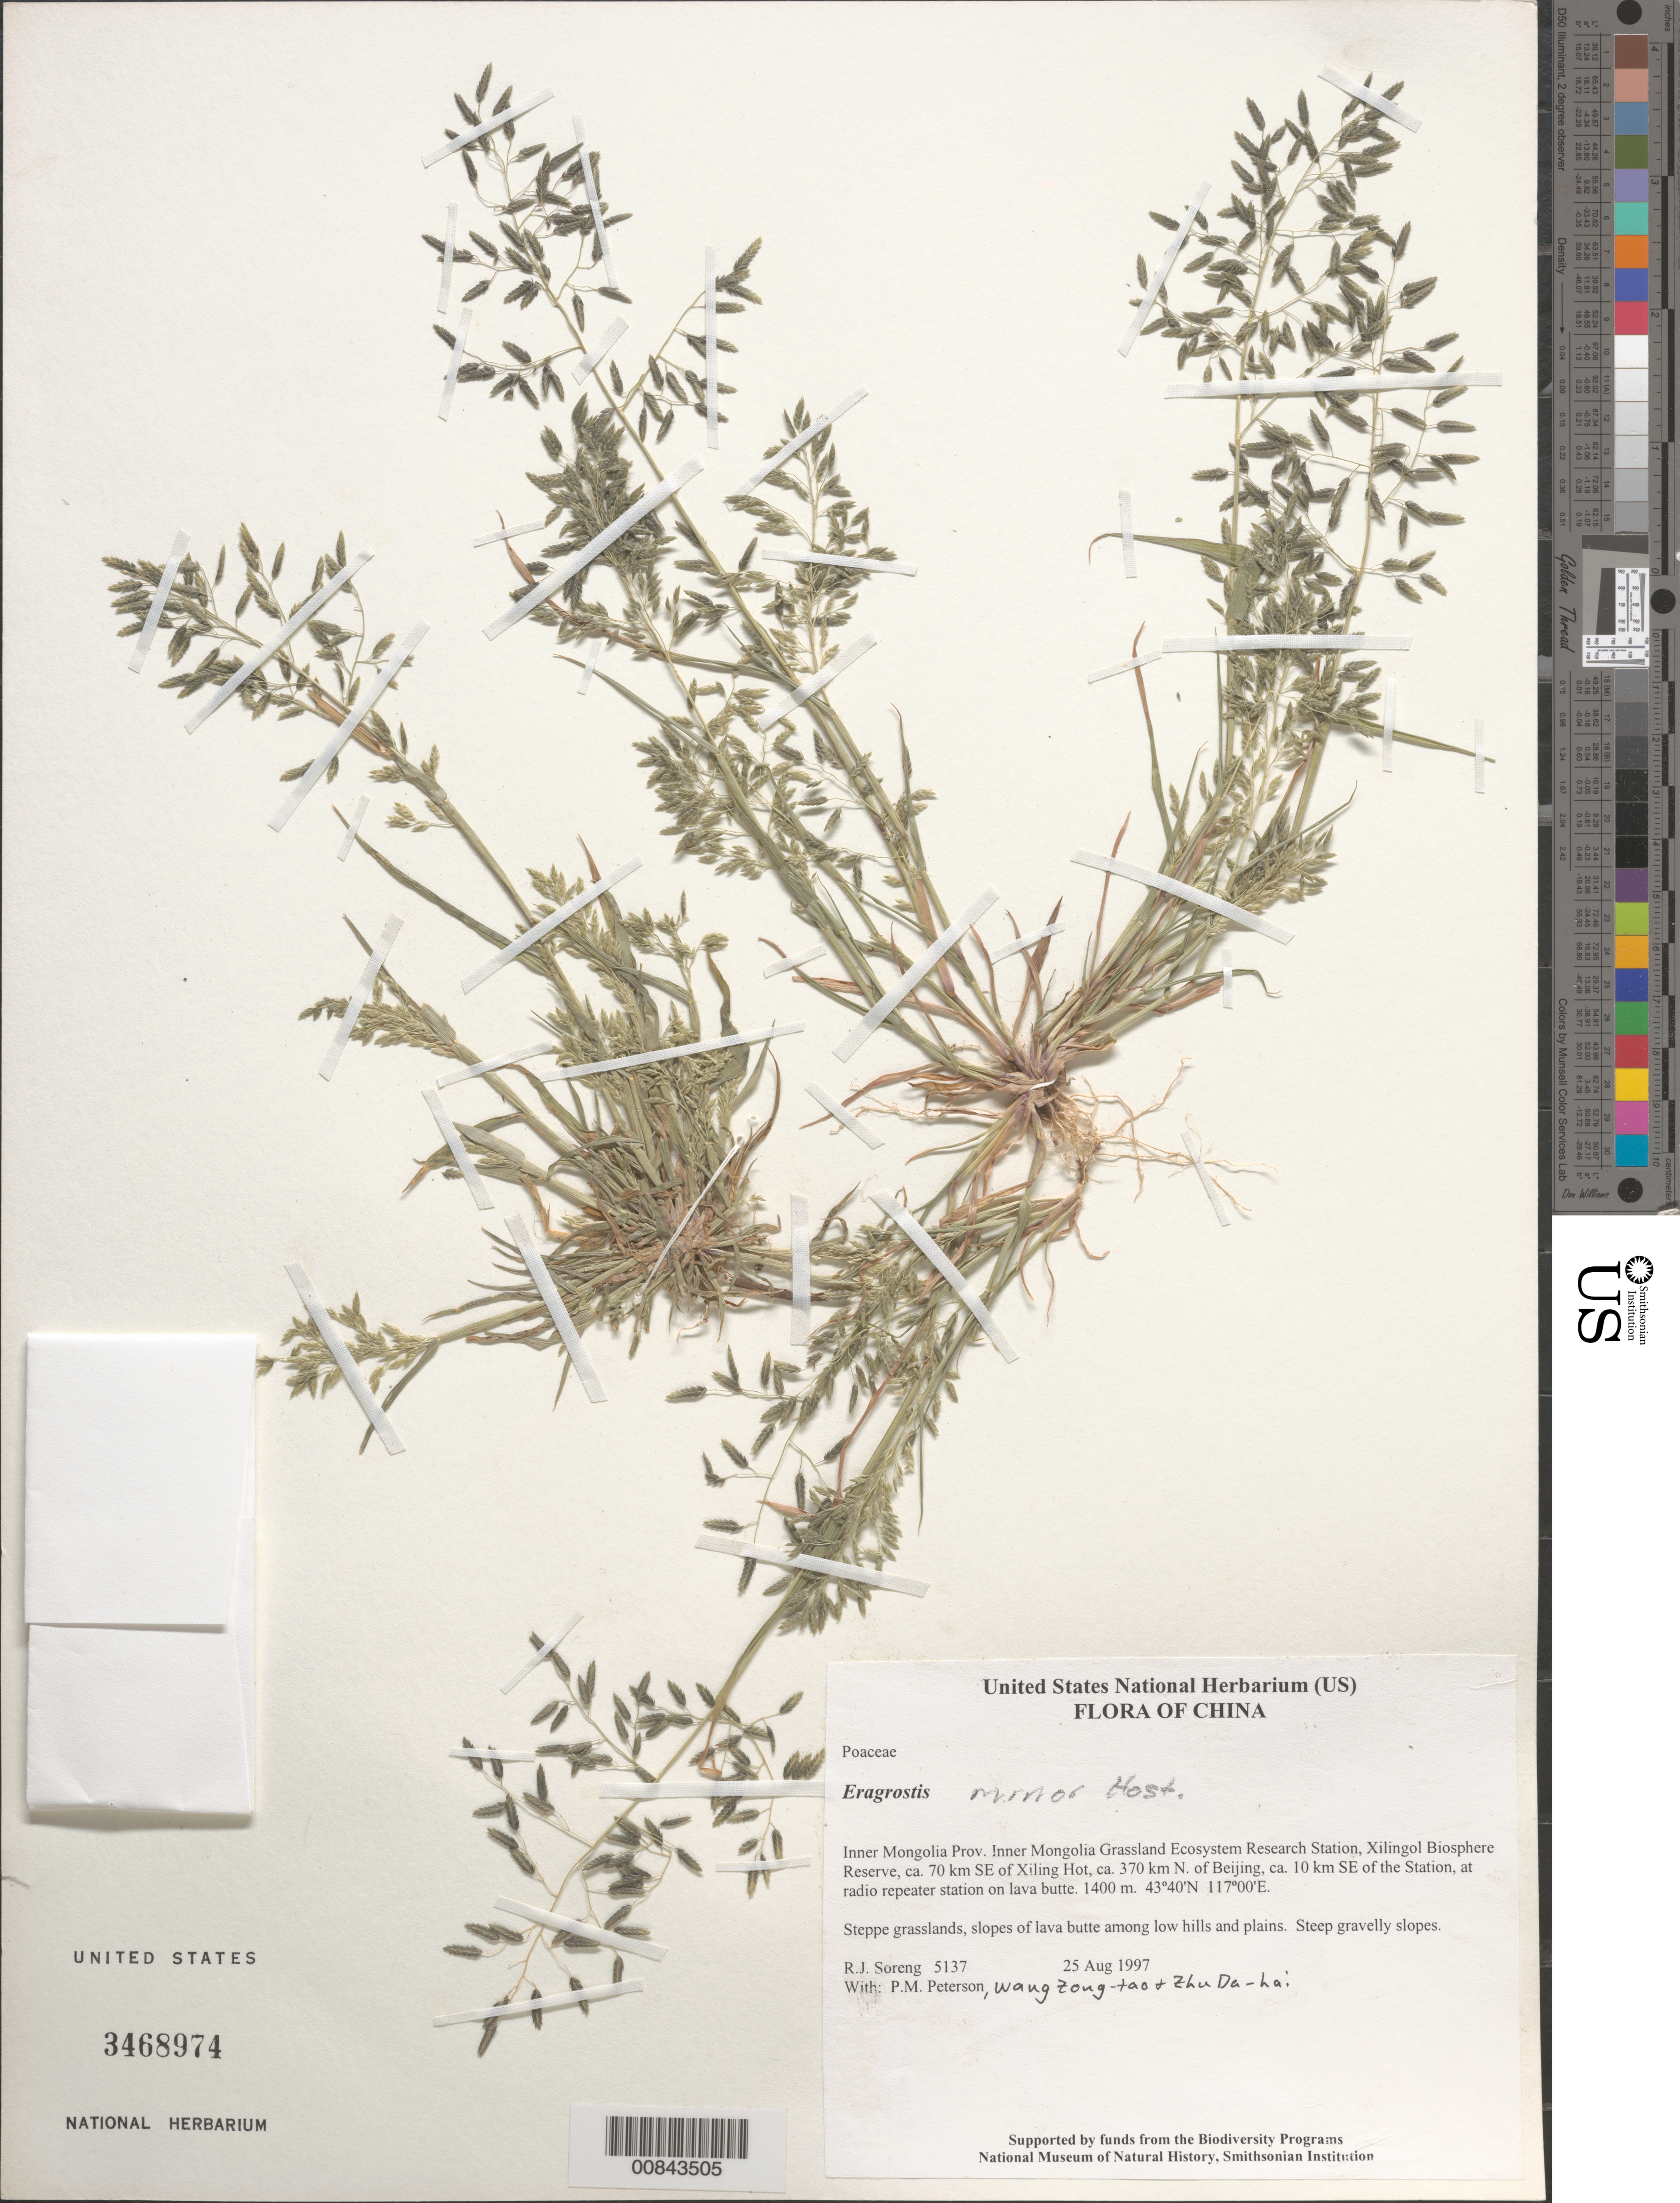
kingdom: Plantae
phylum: Tracheophyta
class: Liliopsida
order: Poales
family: Poaceae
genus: Eragrostis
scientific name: Eragrostis minor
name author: Host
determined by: Soreng, Robert J., Research Associate (BOT), Smithsonian Institution - National Museum of Natural History (UNITED STATES)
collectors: R. J. Soreng, P. M. Peterson & Zhu Da-hai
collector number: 5137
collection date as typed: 25 Aug 1997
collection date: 1997-08-25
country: China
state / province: Nei Monggol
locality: Inner Mongolia Grassland Ecosystem Research Station, Xilingol Biosphere Reserve, ca. 70 km SE of Xiling Hot, ca. 370 km N. of Beijing, ca. 10 km SE of the Station, at radio repeater station on lava butte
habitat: Steppe grasslands, slopes of lava butte among low hills and plains. Steep gravelly slopes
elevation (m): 1400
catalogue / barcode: US 3468974